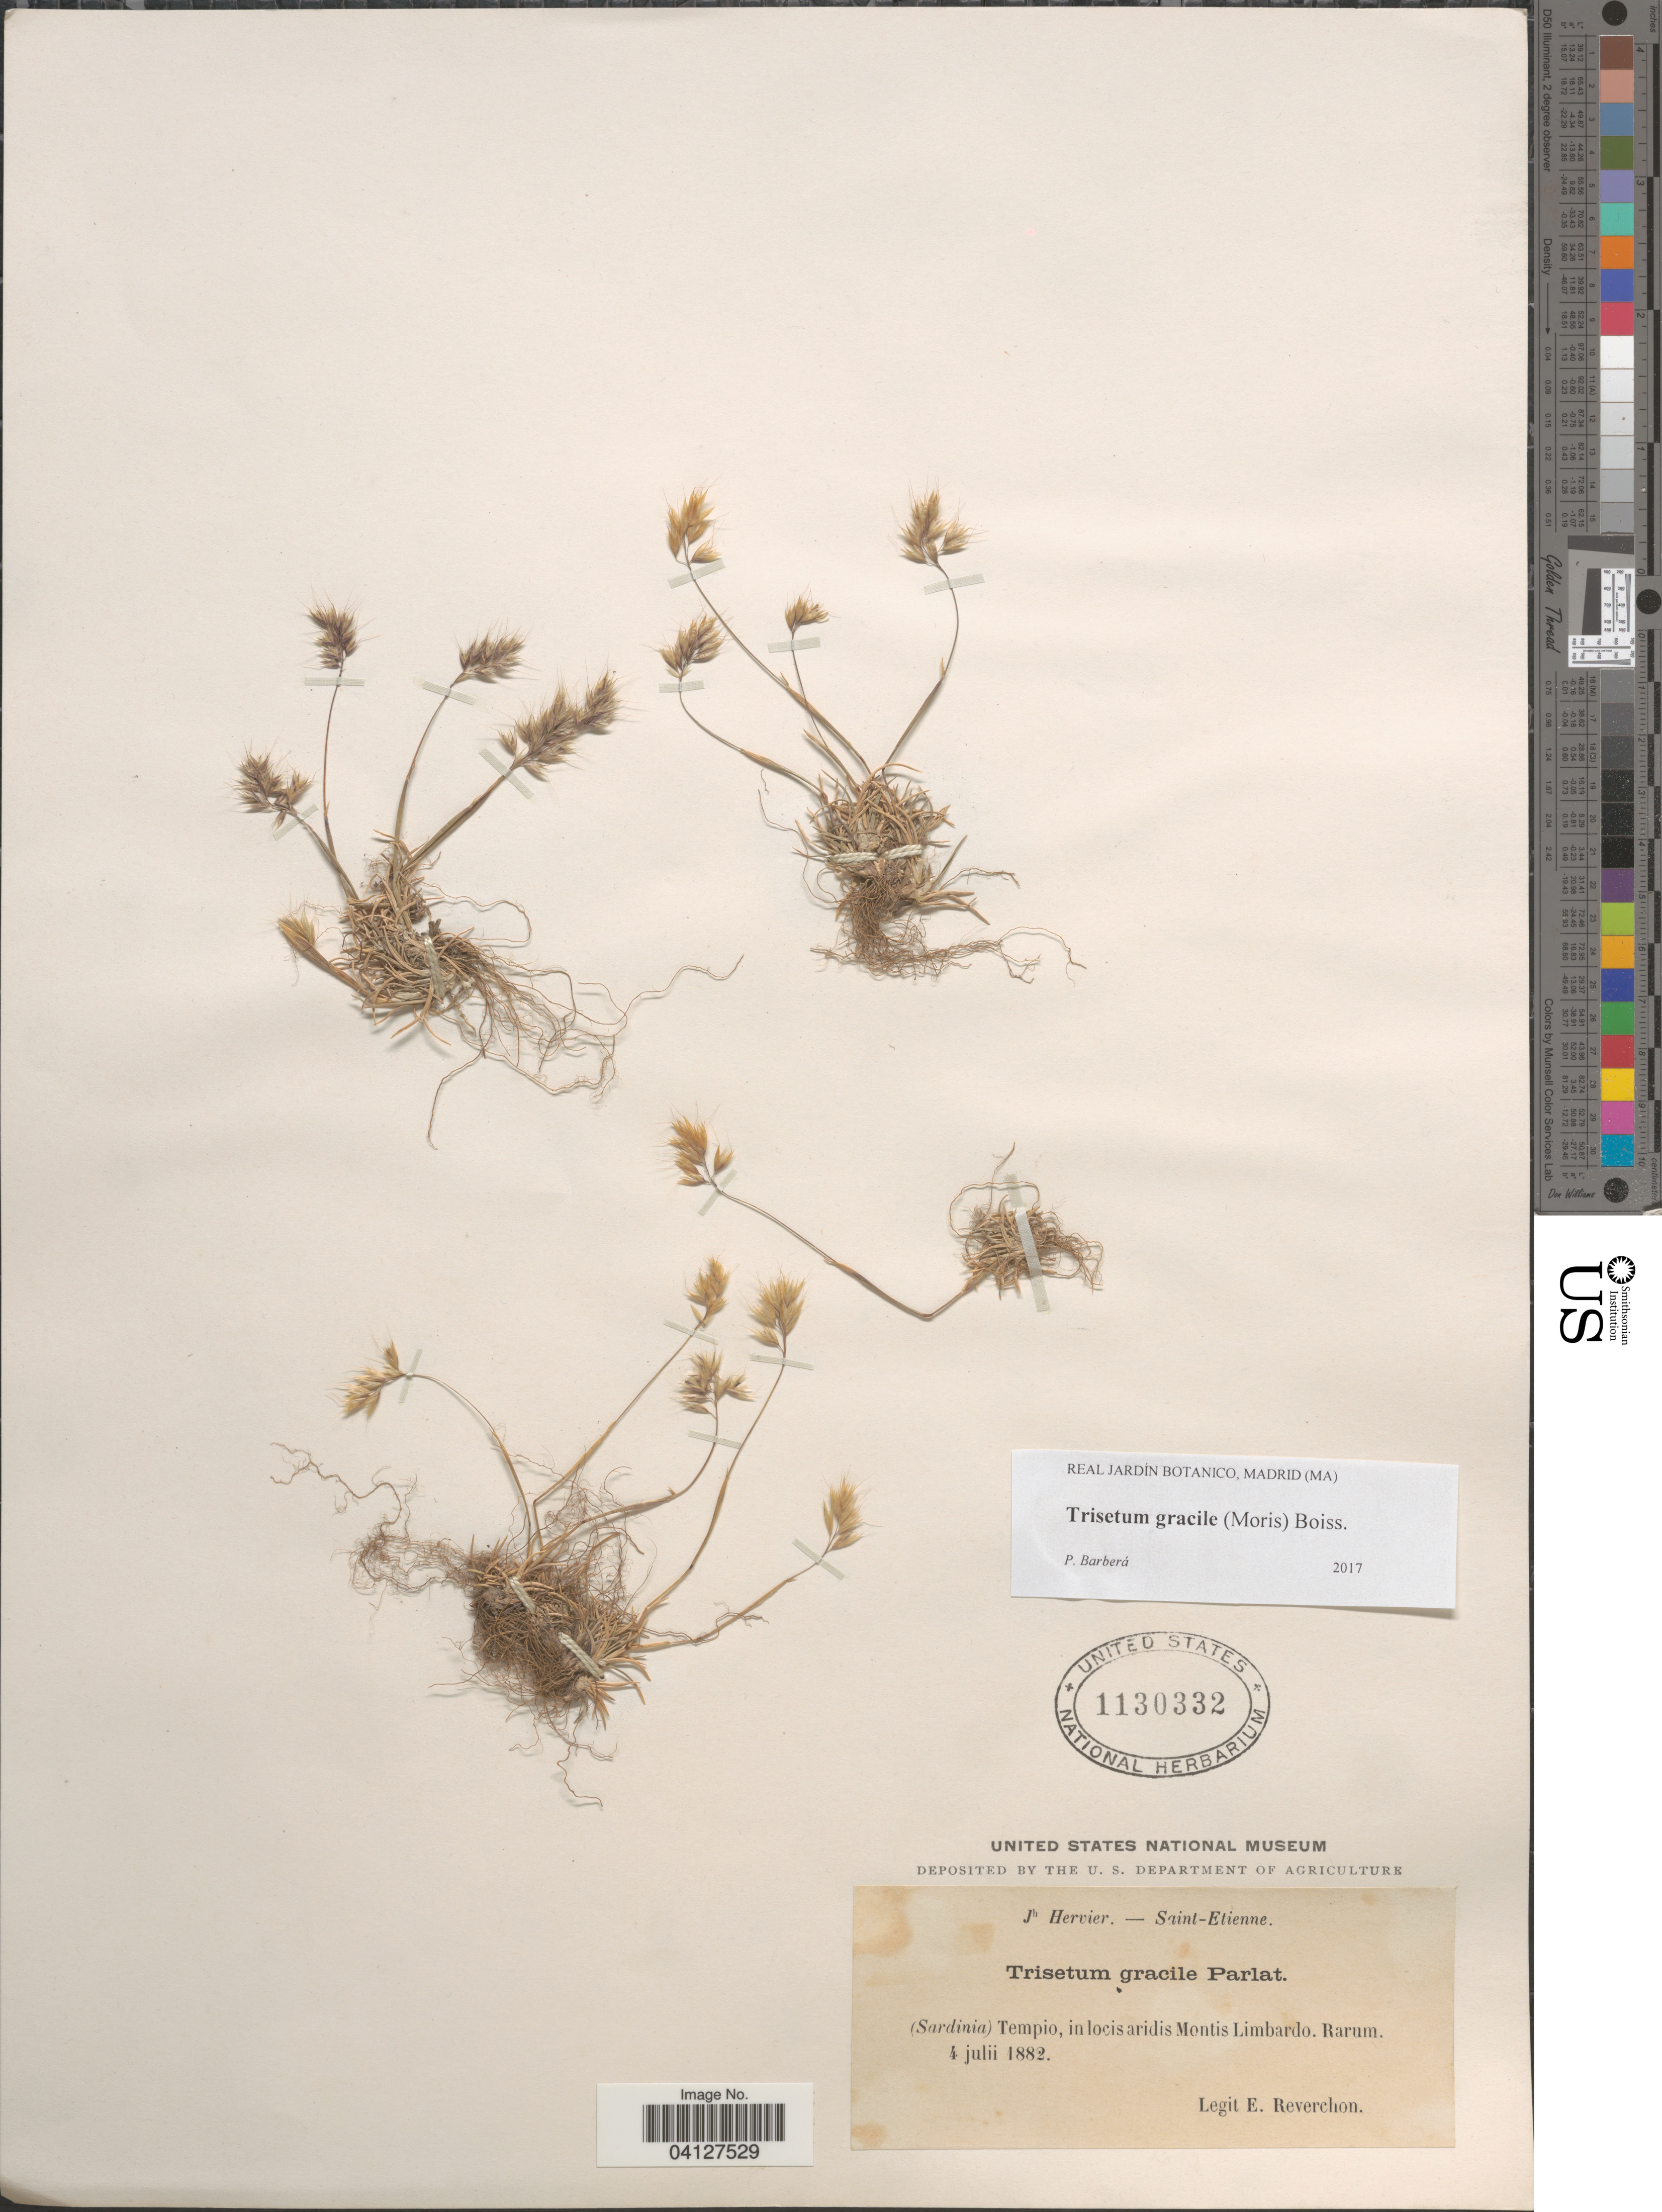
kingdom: Plantae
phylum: Tracheophyta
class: Liliopsida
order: Poales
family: Poaceae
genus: Trisetum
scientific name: Trisetum gracile Sodiro, nom. illeg.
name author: Sodiro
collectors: E. Reverchon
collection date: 1882-07-04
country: Italy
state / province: Sardegna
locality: (Sardinia) Tempio, in locis aridis Montis Limbardo. Rarum.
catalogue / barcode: US 1130332